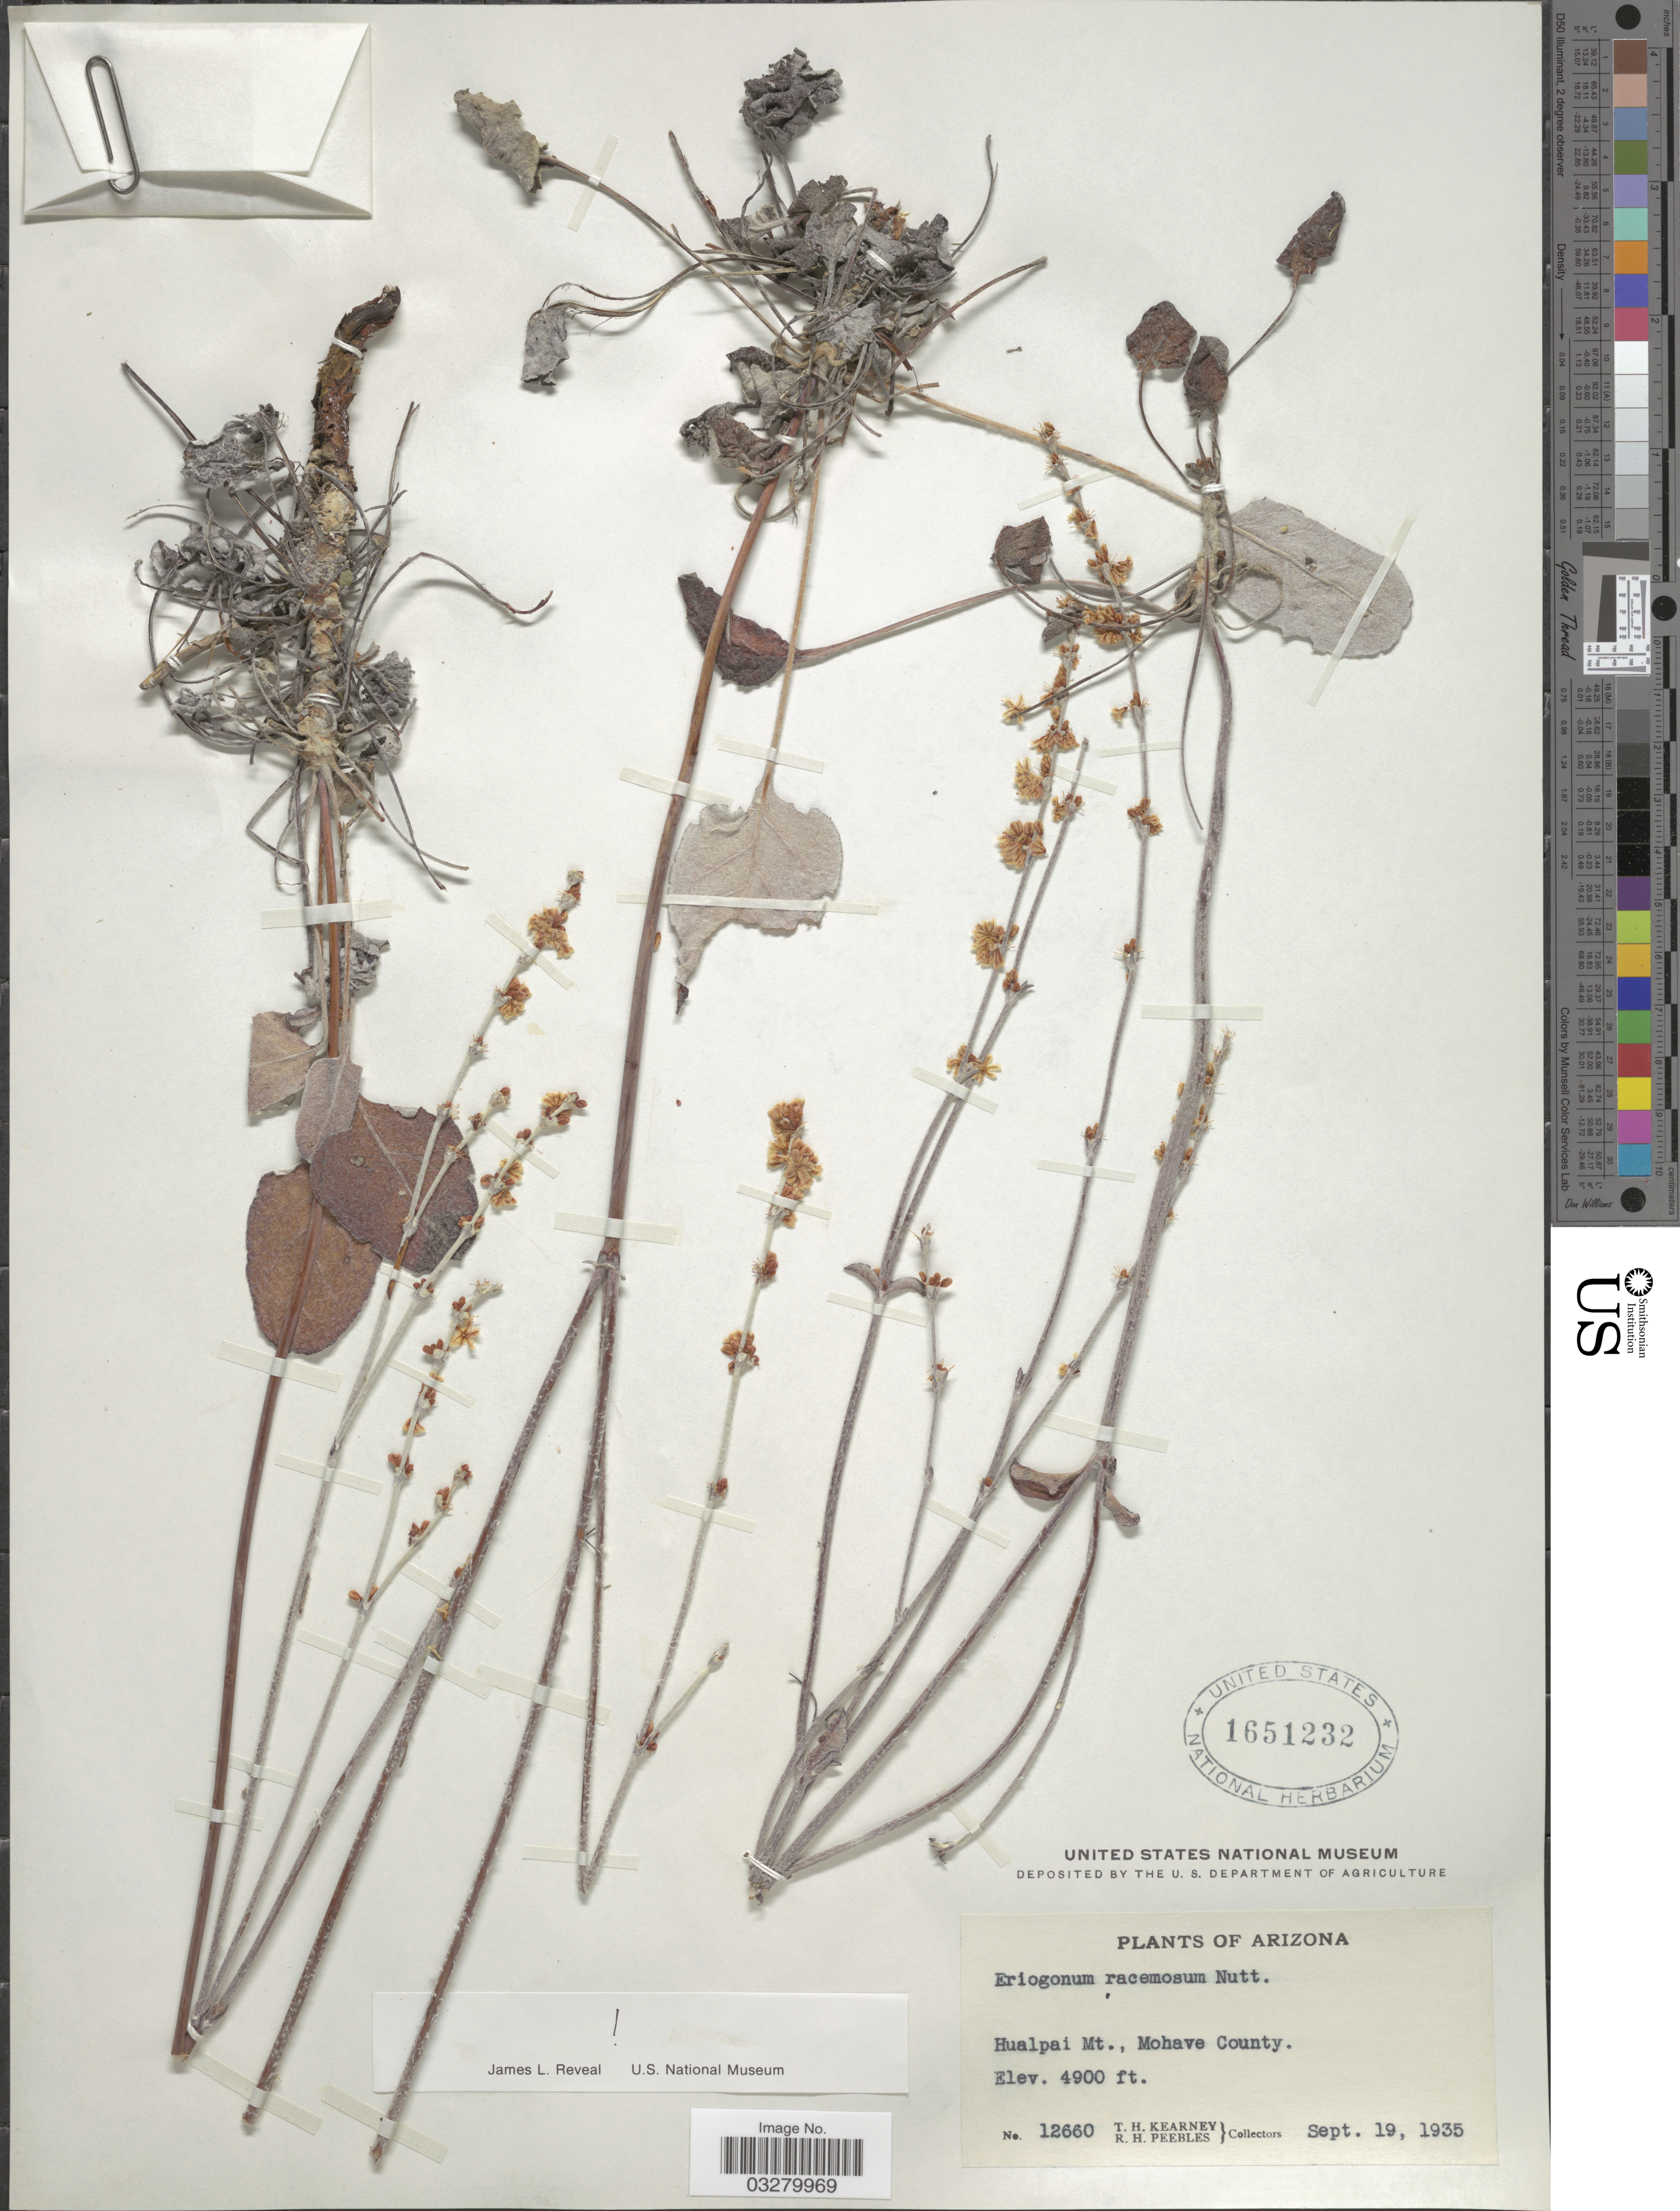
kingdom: Plantae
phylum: Tracheophyta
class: Magnoliopsida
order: Caryophyllales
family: Polygonaceae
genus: Eriogonum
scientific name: Eriogonum racemosum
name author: Nutt.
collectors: T. H. Kearney & R. H. Peebles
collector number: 12660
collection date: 1935-09-19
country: United States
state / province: Arizona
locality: Hualpai Mt., Mohave County.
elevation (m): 1494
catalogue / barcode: US 1651232